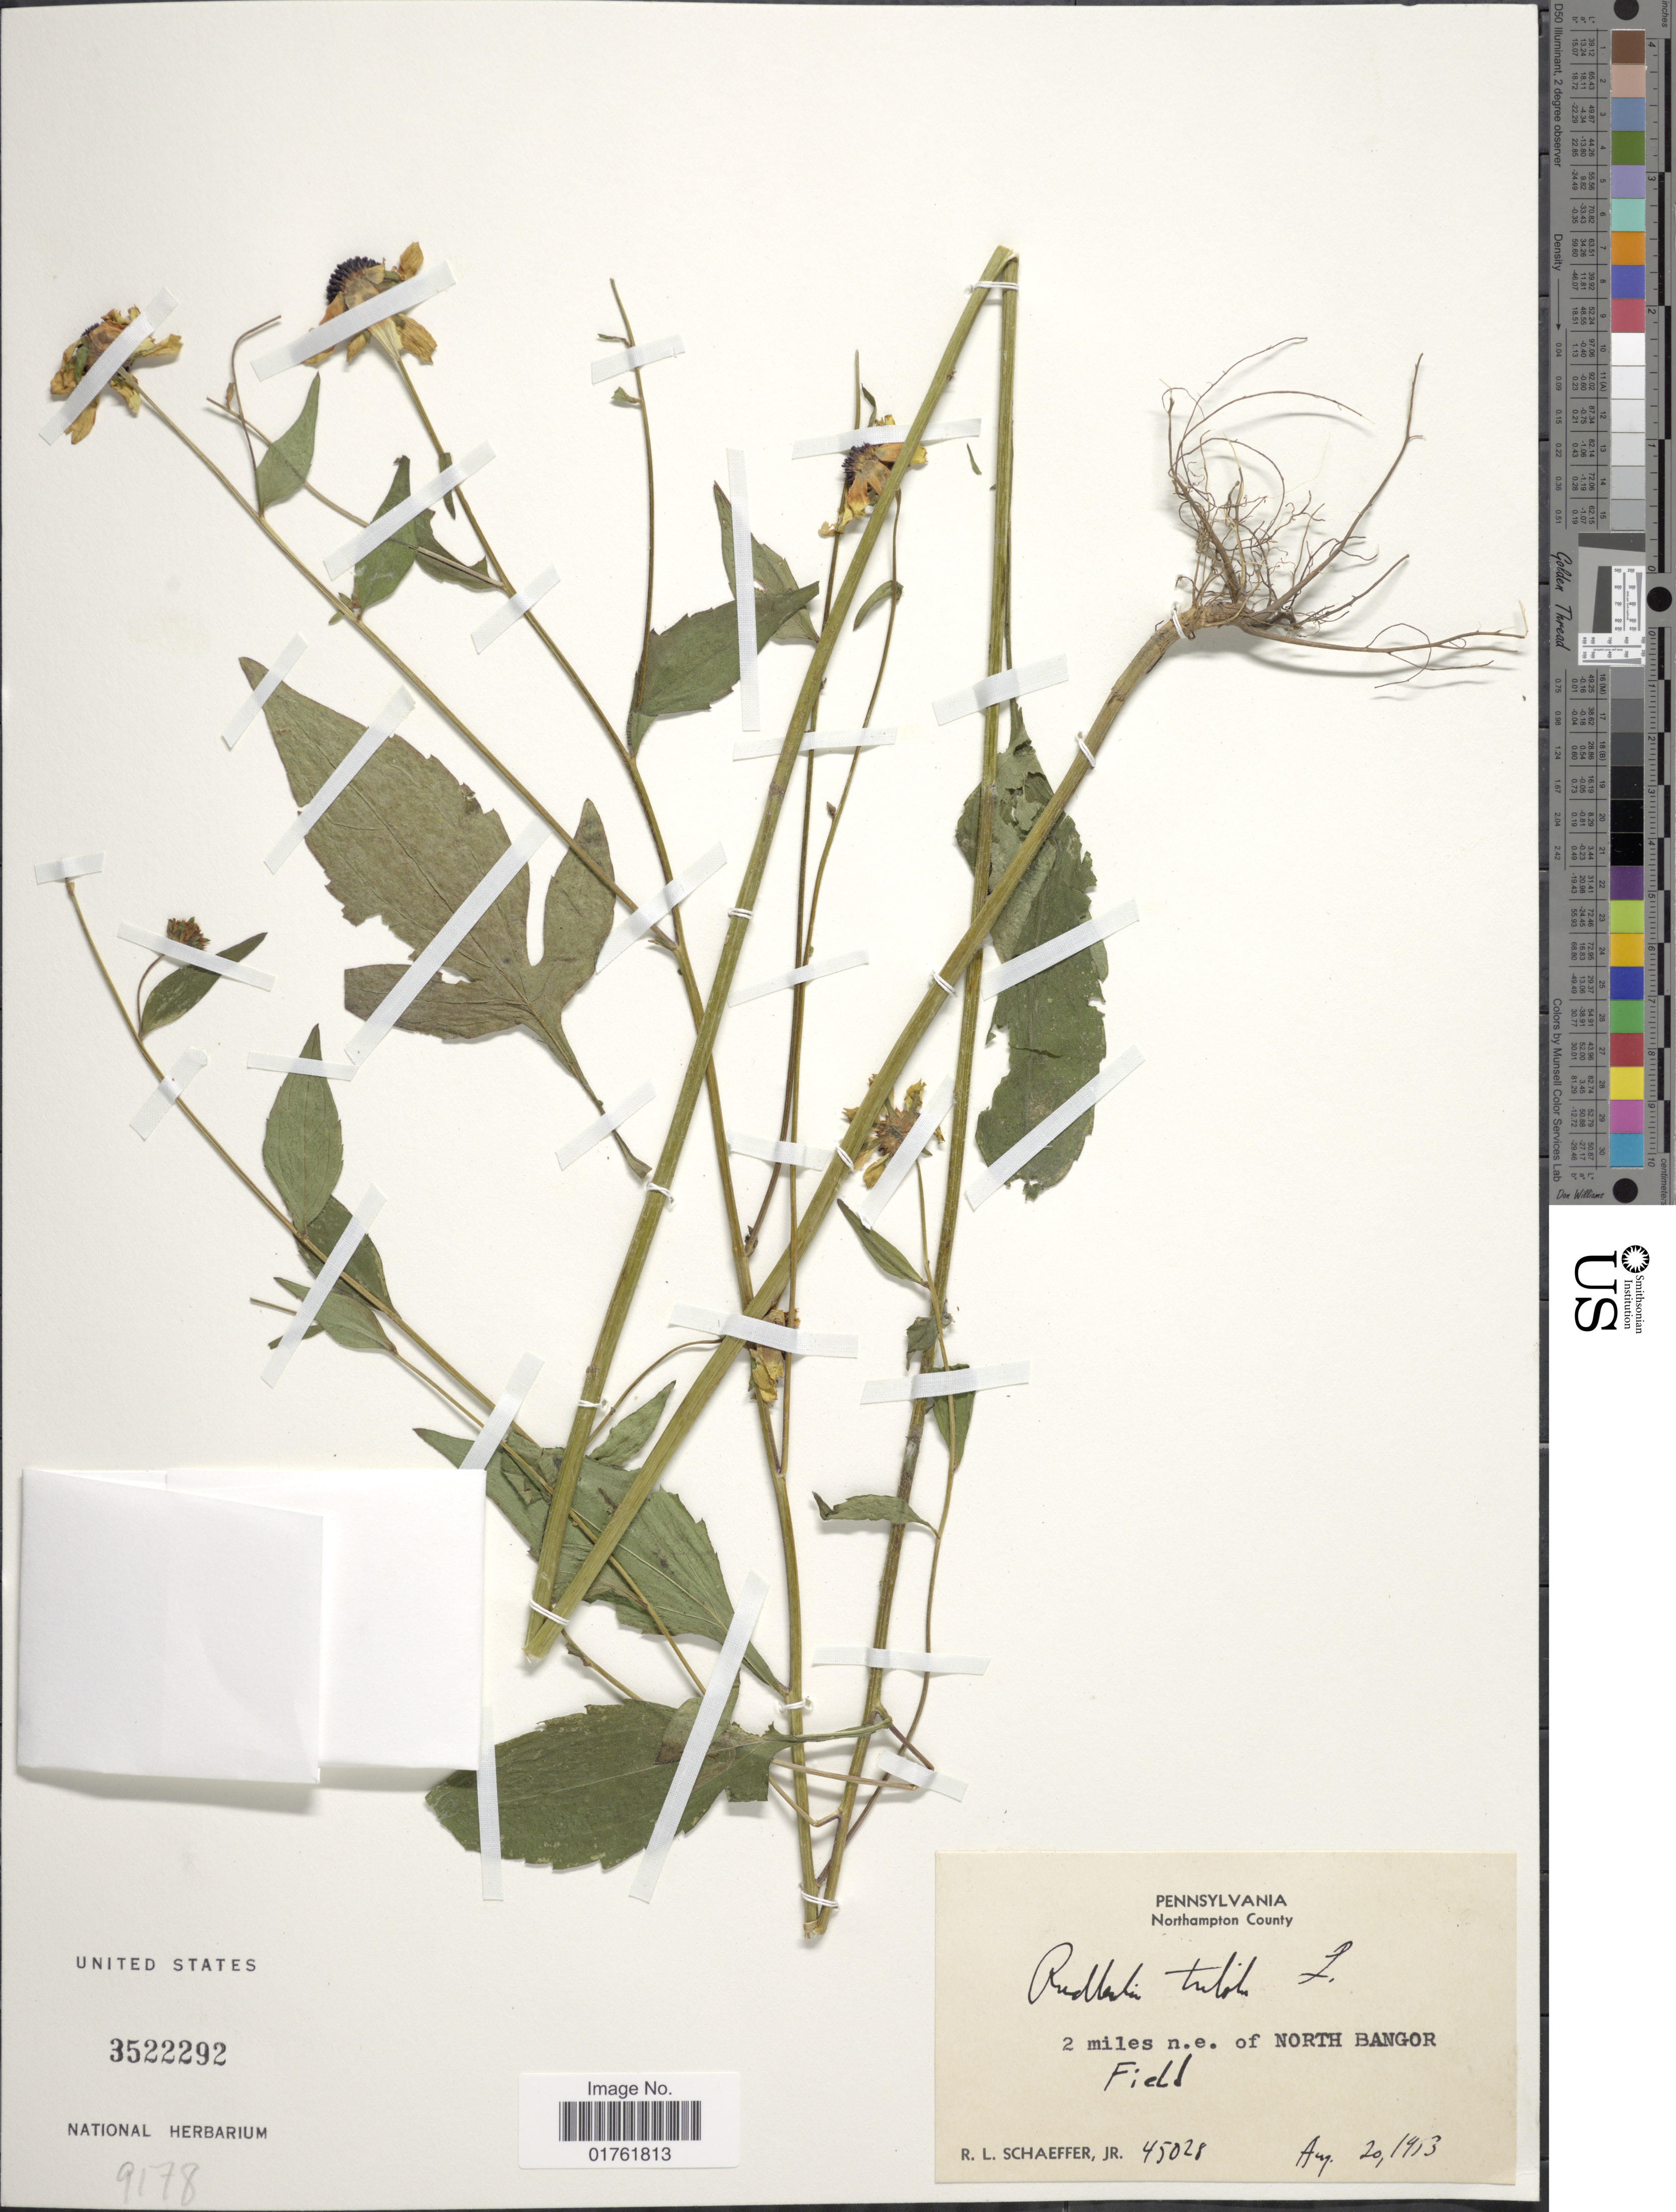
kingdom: Plantae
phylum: Tracheophyta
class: Magnoliopsida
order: Asterales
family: Asteraceae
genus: Rudbeckia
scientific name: Rudbeckia triloba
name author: L.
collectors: R. L. Schaeffer Jr.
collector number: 45028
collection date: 1953-08-20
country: United States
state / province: Pennsylvania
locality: Northampton County, 2 miles n.e. North Bangor, Field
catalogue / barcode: US 3522292